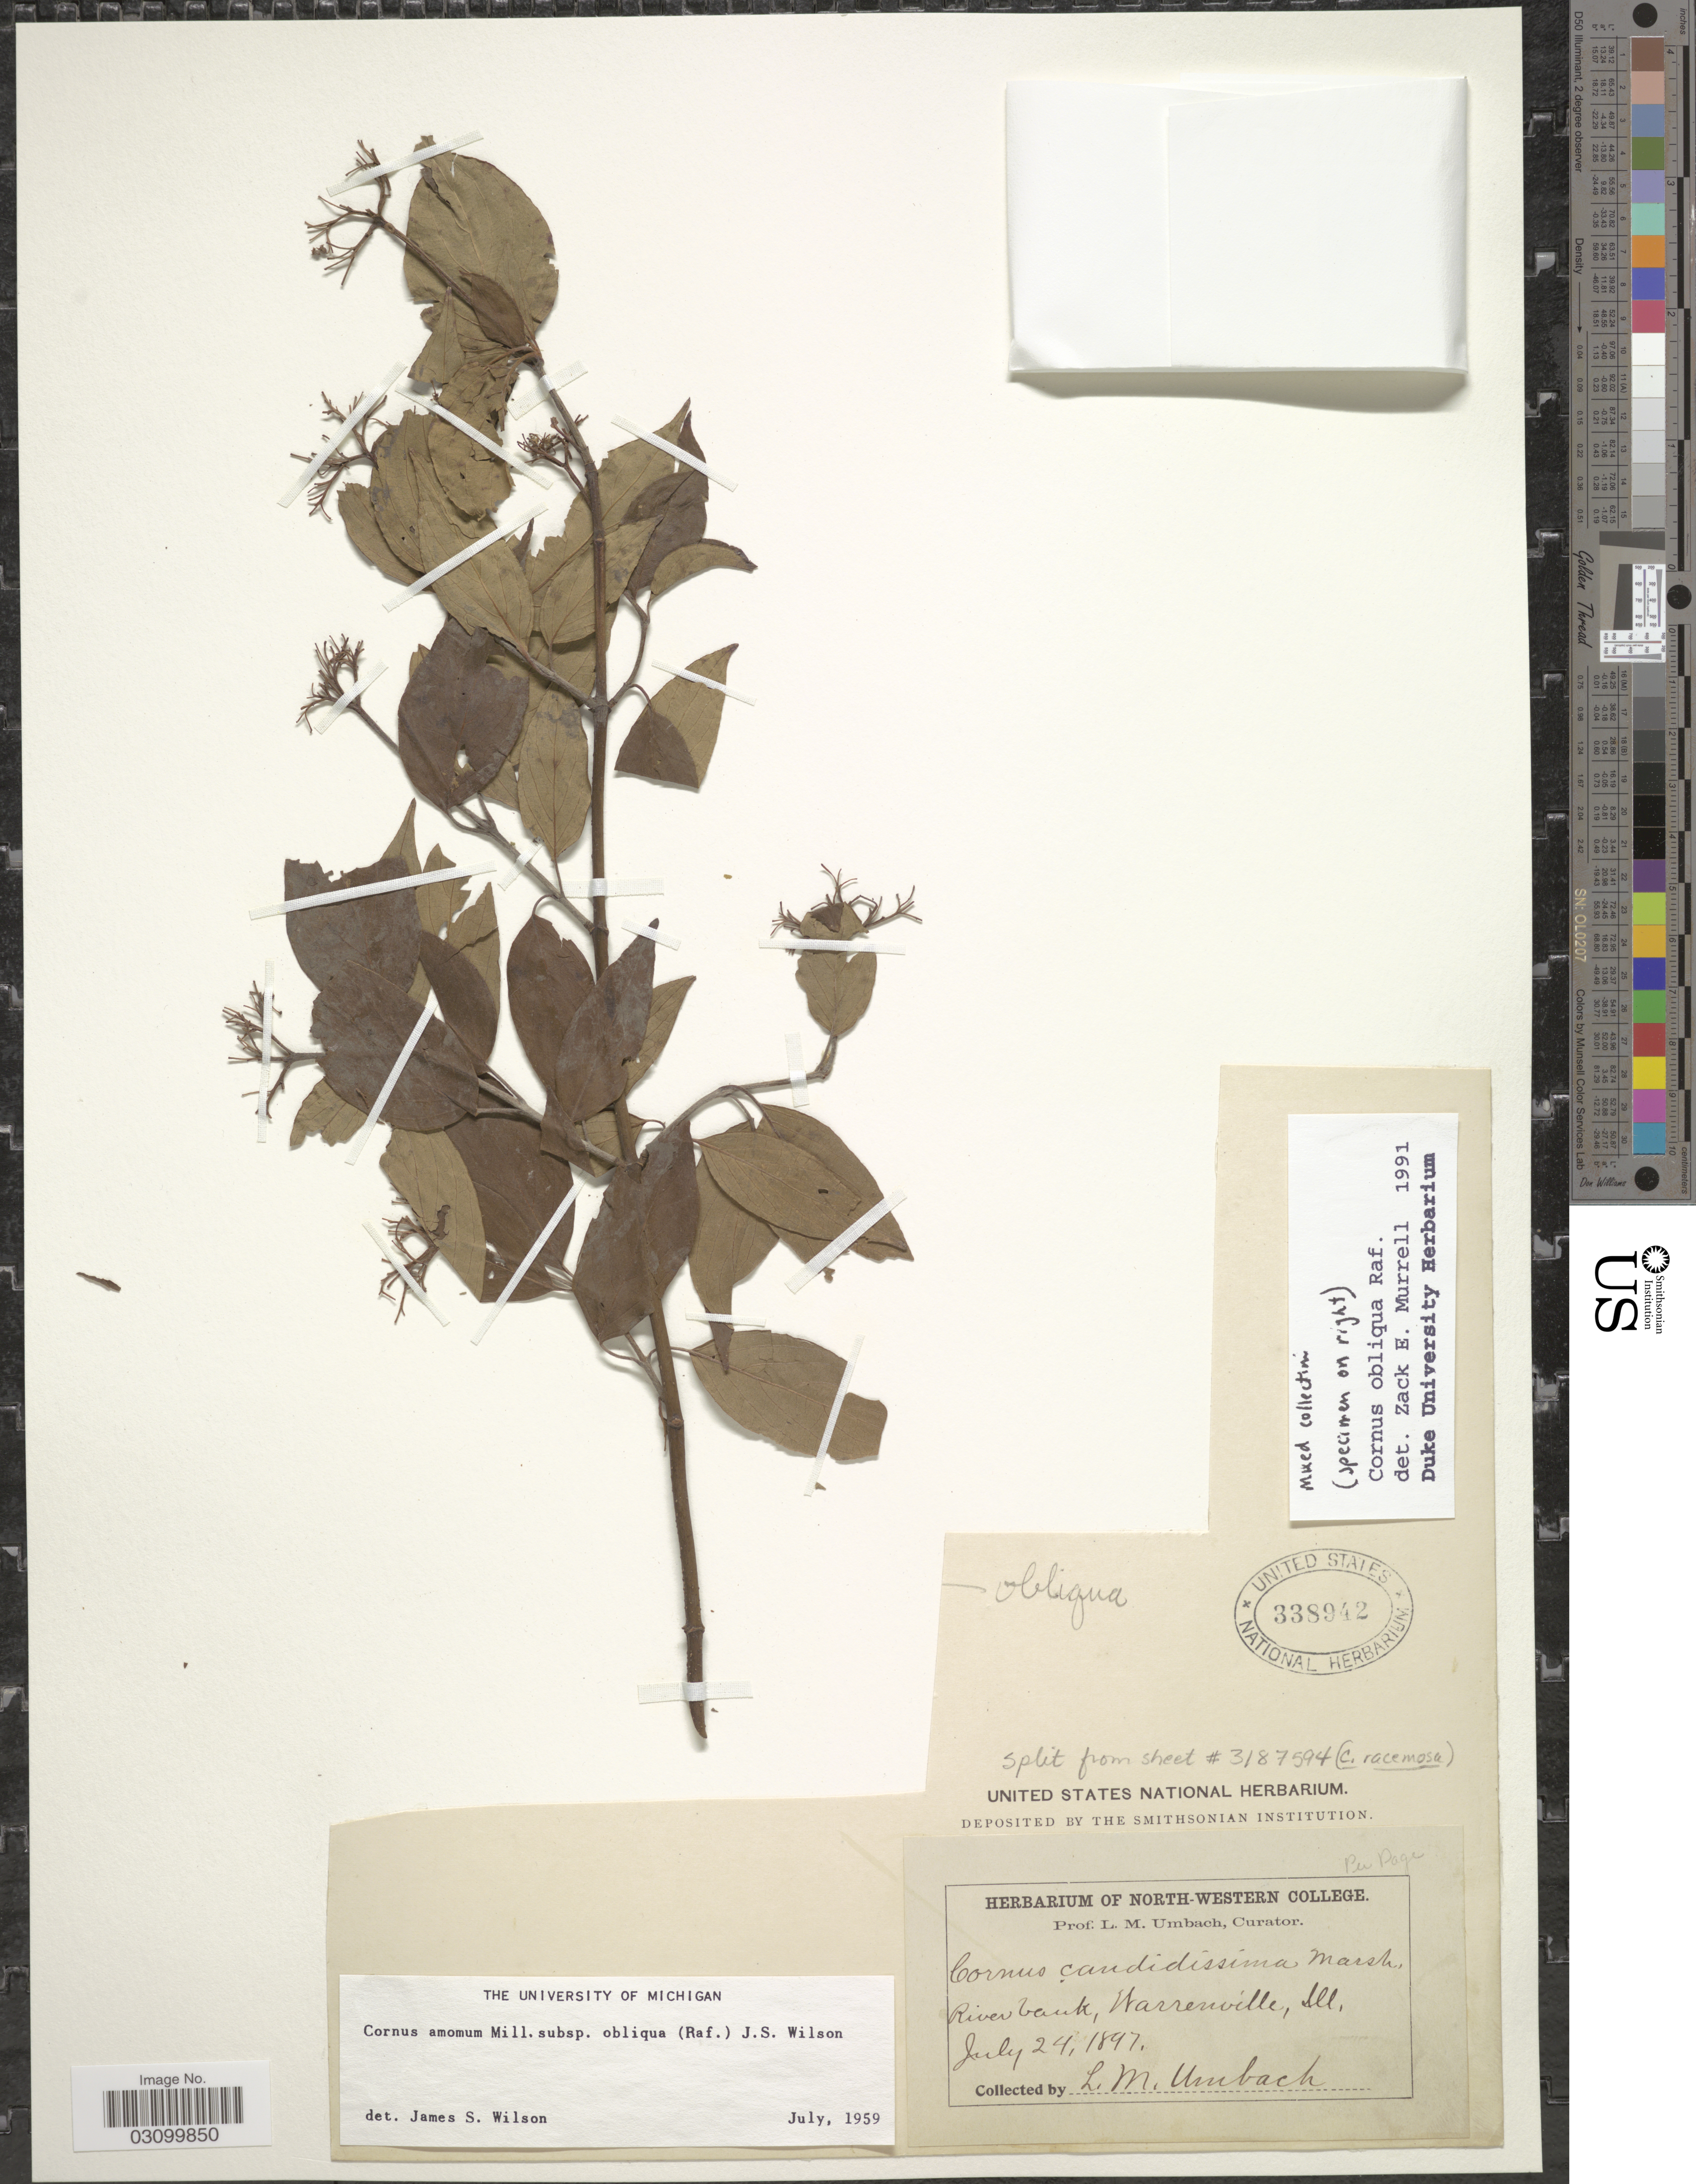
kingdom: Plantae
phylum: Tracheophyta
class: Magnoliopsida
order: Cornales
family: Cornaceae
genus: Cornus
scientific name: Cornus obliqua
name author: Raf.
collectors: L. M. Umbach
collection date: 1897-07-24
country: United States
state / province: Illinois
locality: River bank, Warrenville.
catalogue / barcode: US 338942